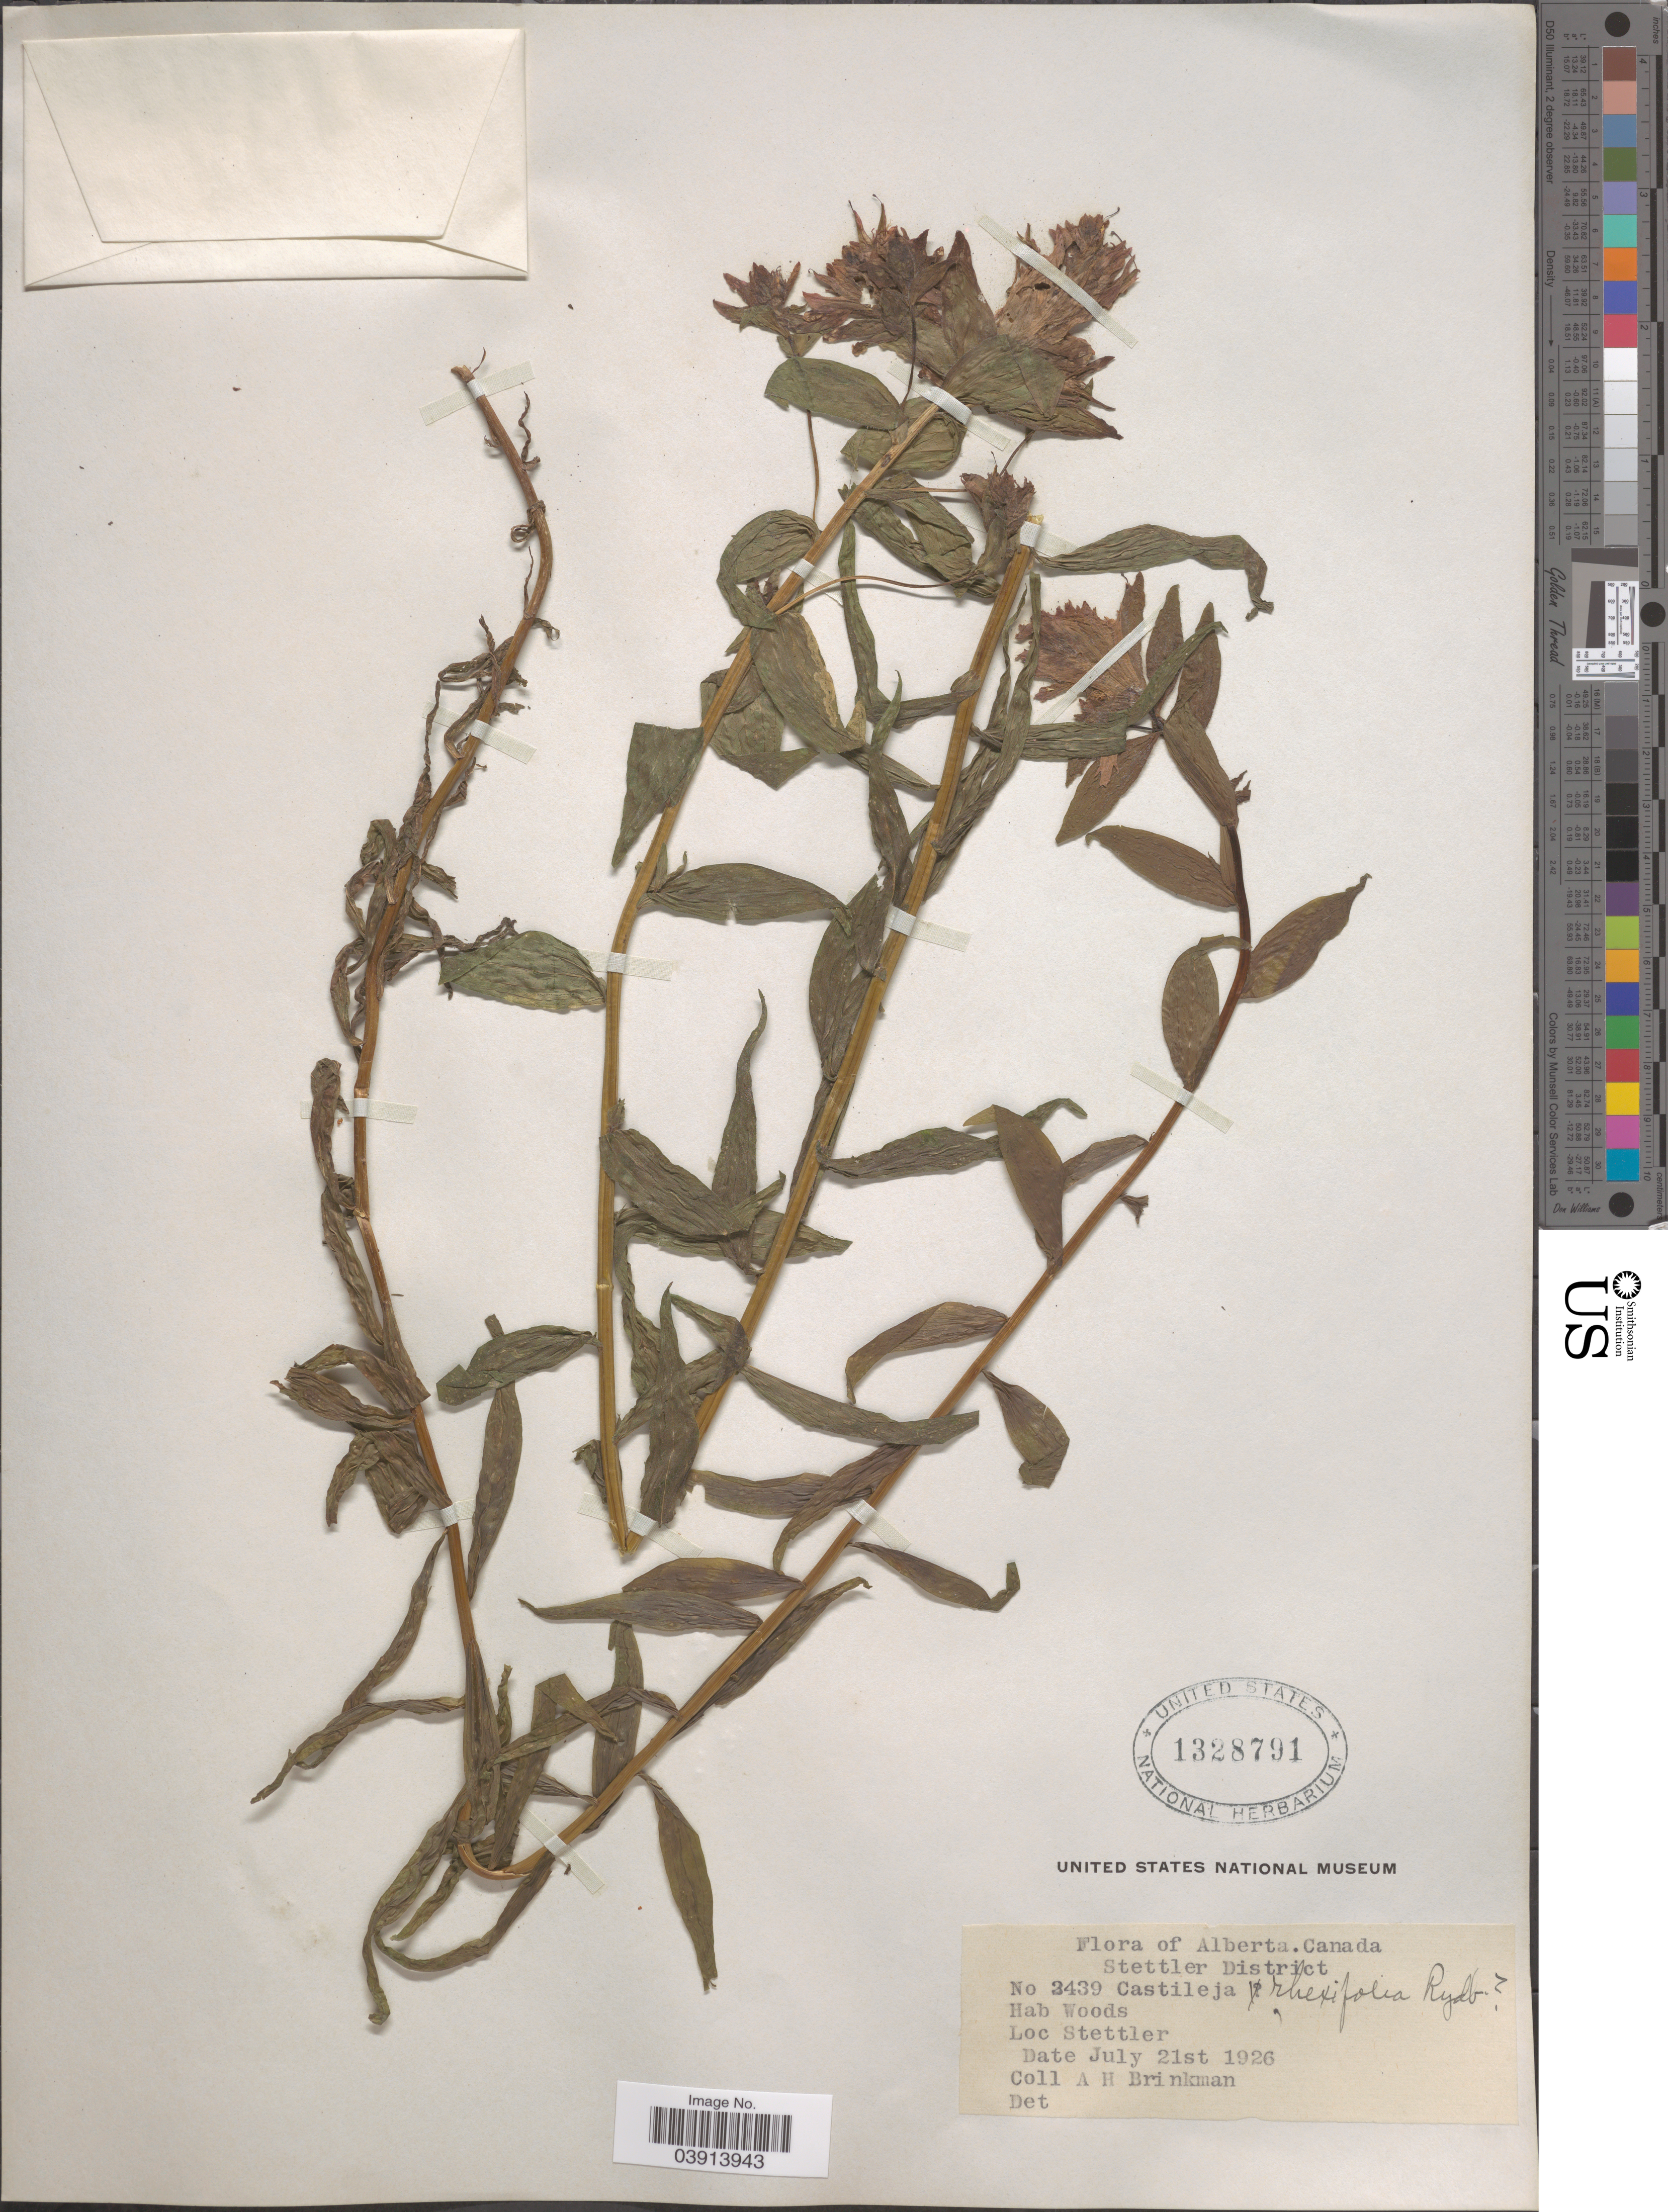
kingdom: Plantae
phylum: Tracheophyta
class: Magnoliopsida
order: Lamiales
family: Orobanchaceae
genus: Castilleja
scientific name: Castilleja rhexiifolia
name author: Rydb.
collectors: A. Brinkman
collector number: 2439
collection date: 1926-07-21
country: Canada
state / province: Alberta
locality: Stettler District. Stettler.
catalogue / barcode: US 1328791